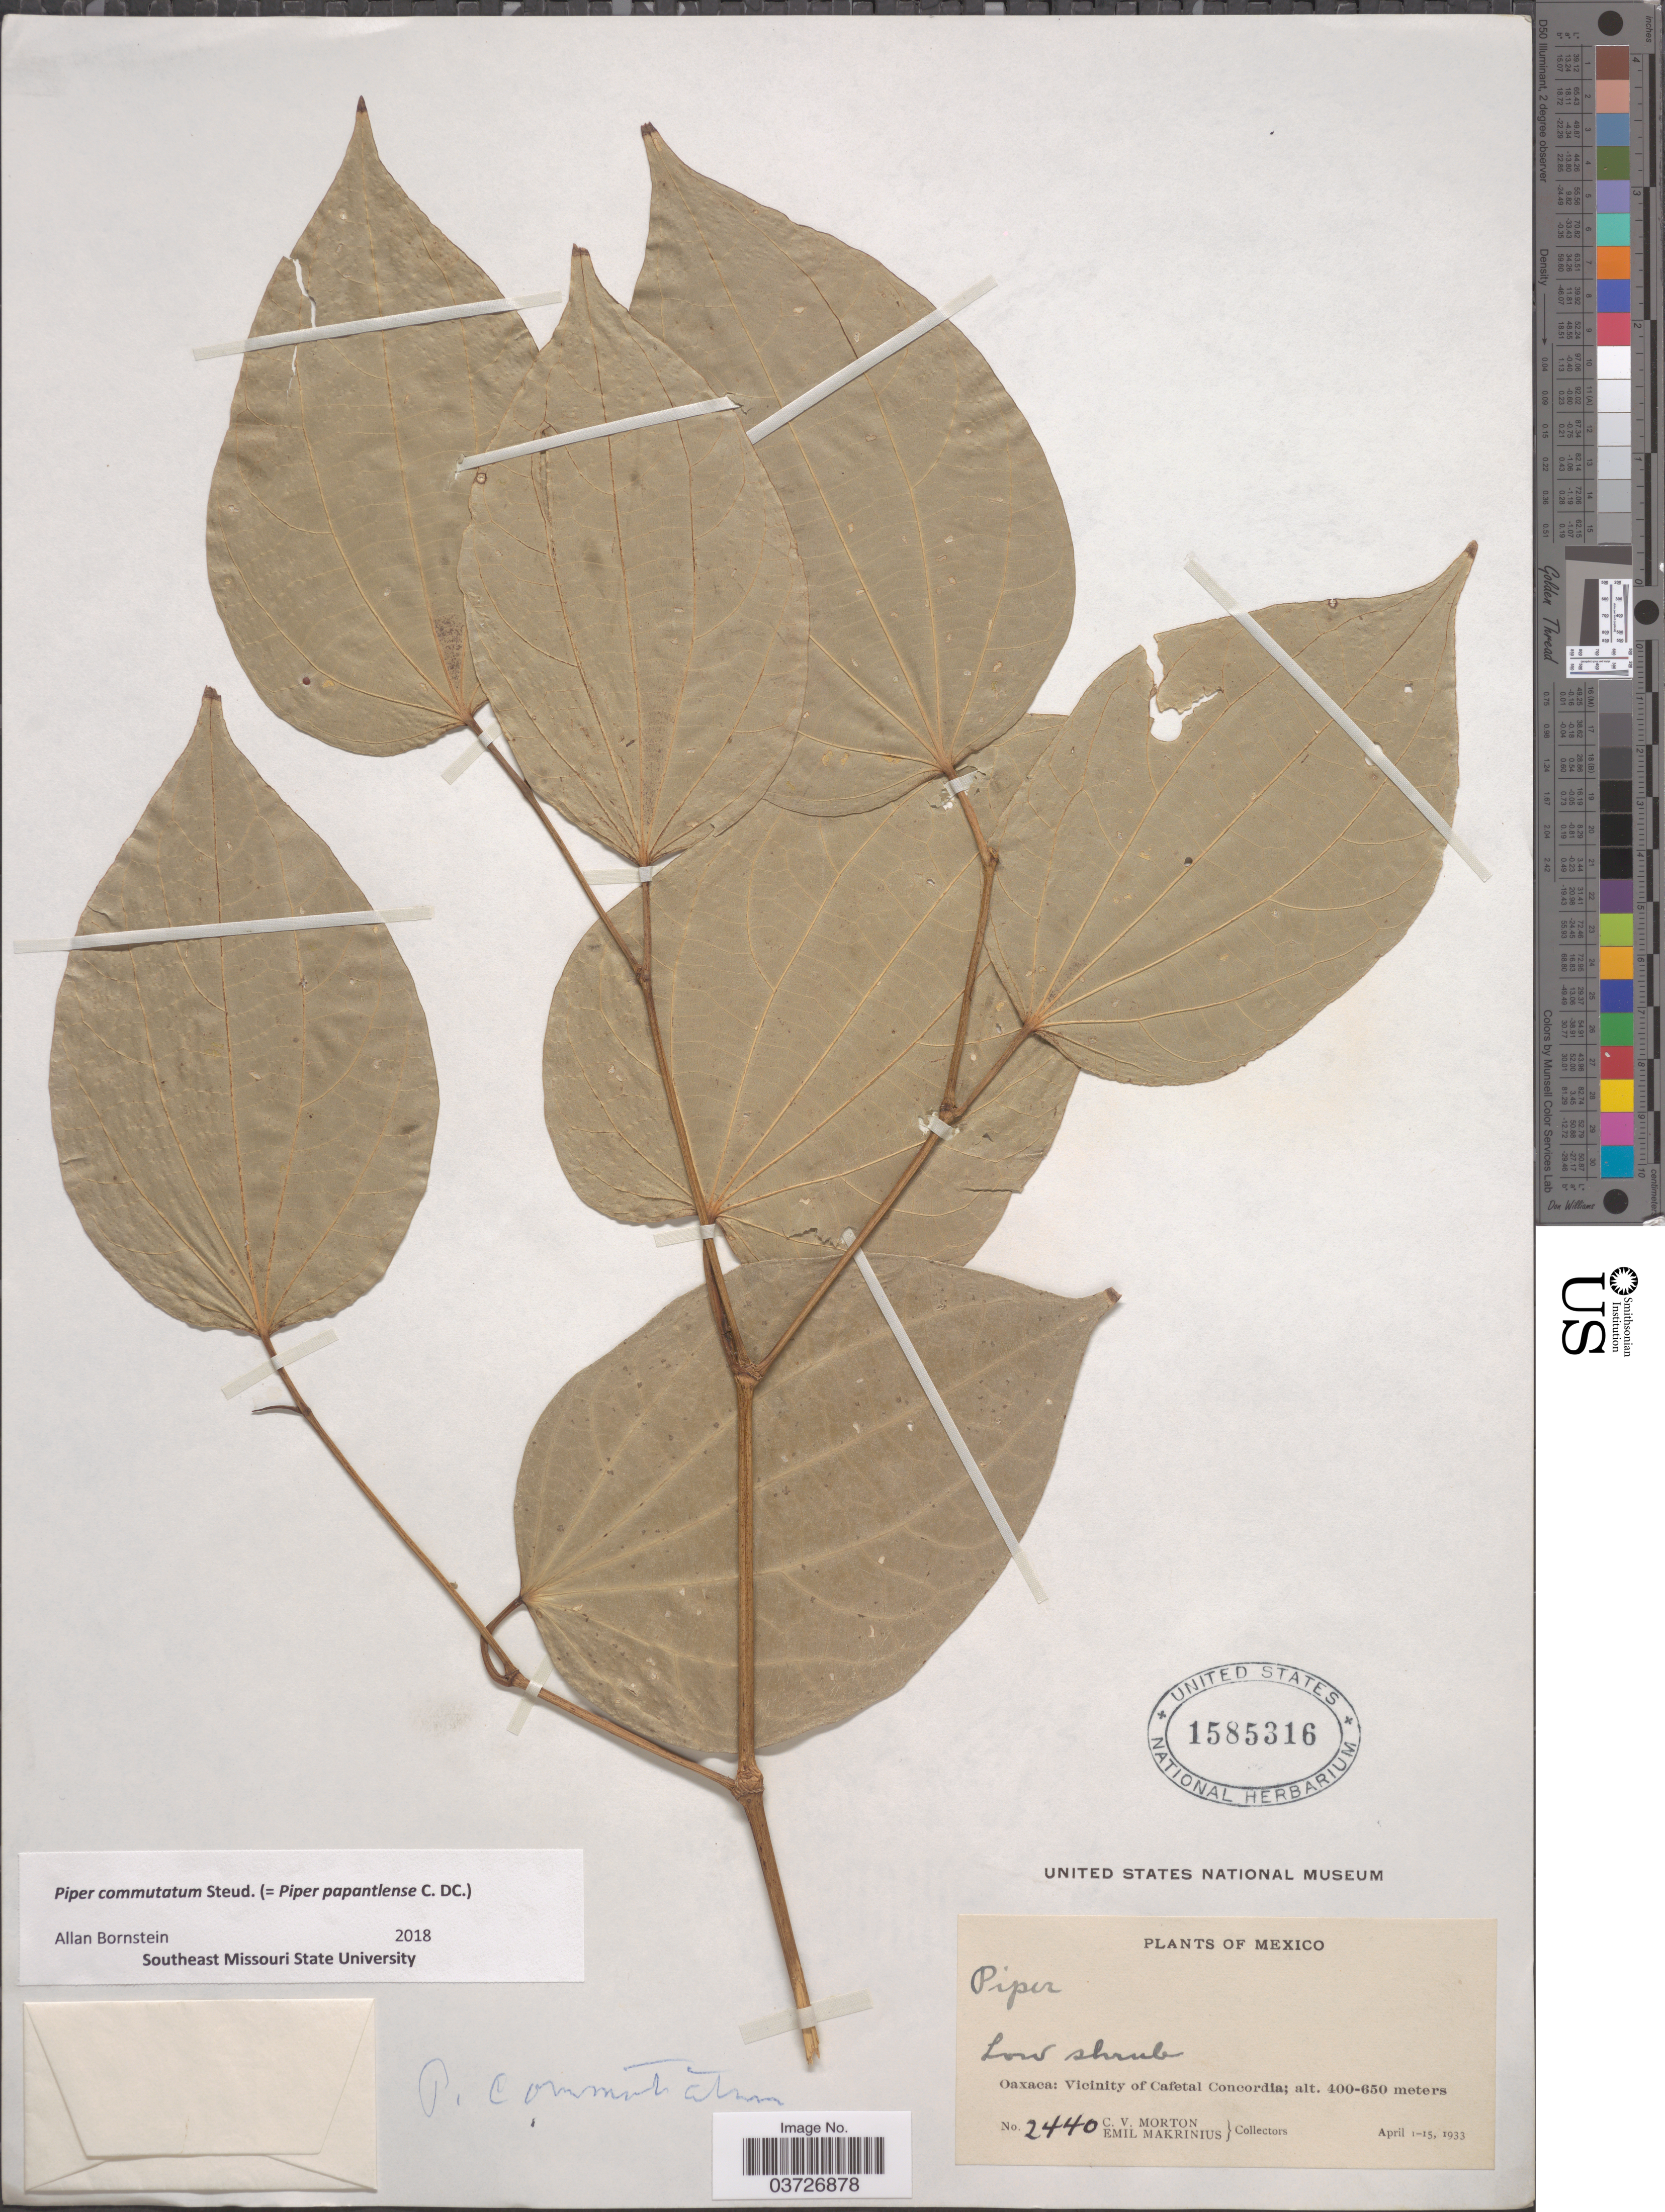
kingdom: Plantae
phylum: Tracheophyta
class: Magnoliopsida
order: Piperales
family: Piperaceae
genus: Piper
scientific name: Piper commutatum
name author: Steud.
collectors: C. V. Morton & E. Makrinius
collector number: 2440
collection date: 1933-04-01/1933-04-15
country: Mexico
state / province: Oaxaca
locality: Vicinity of Cafetal.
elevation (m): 400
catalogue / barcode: US 1585316